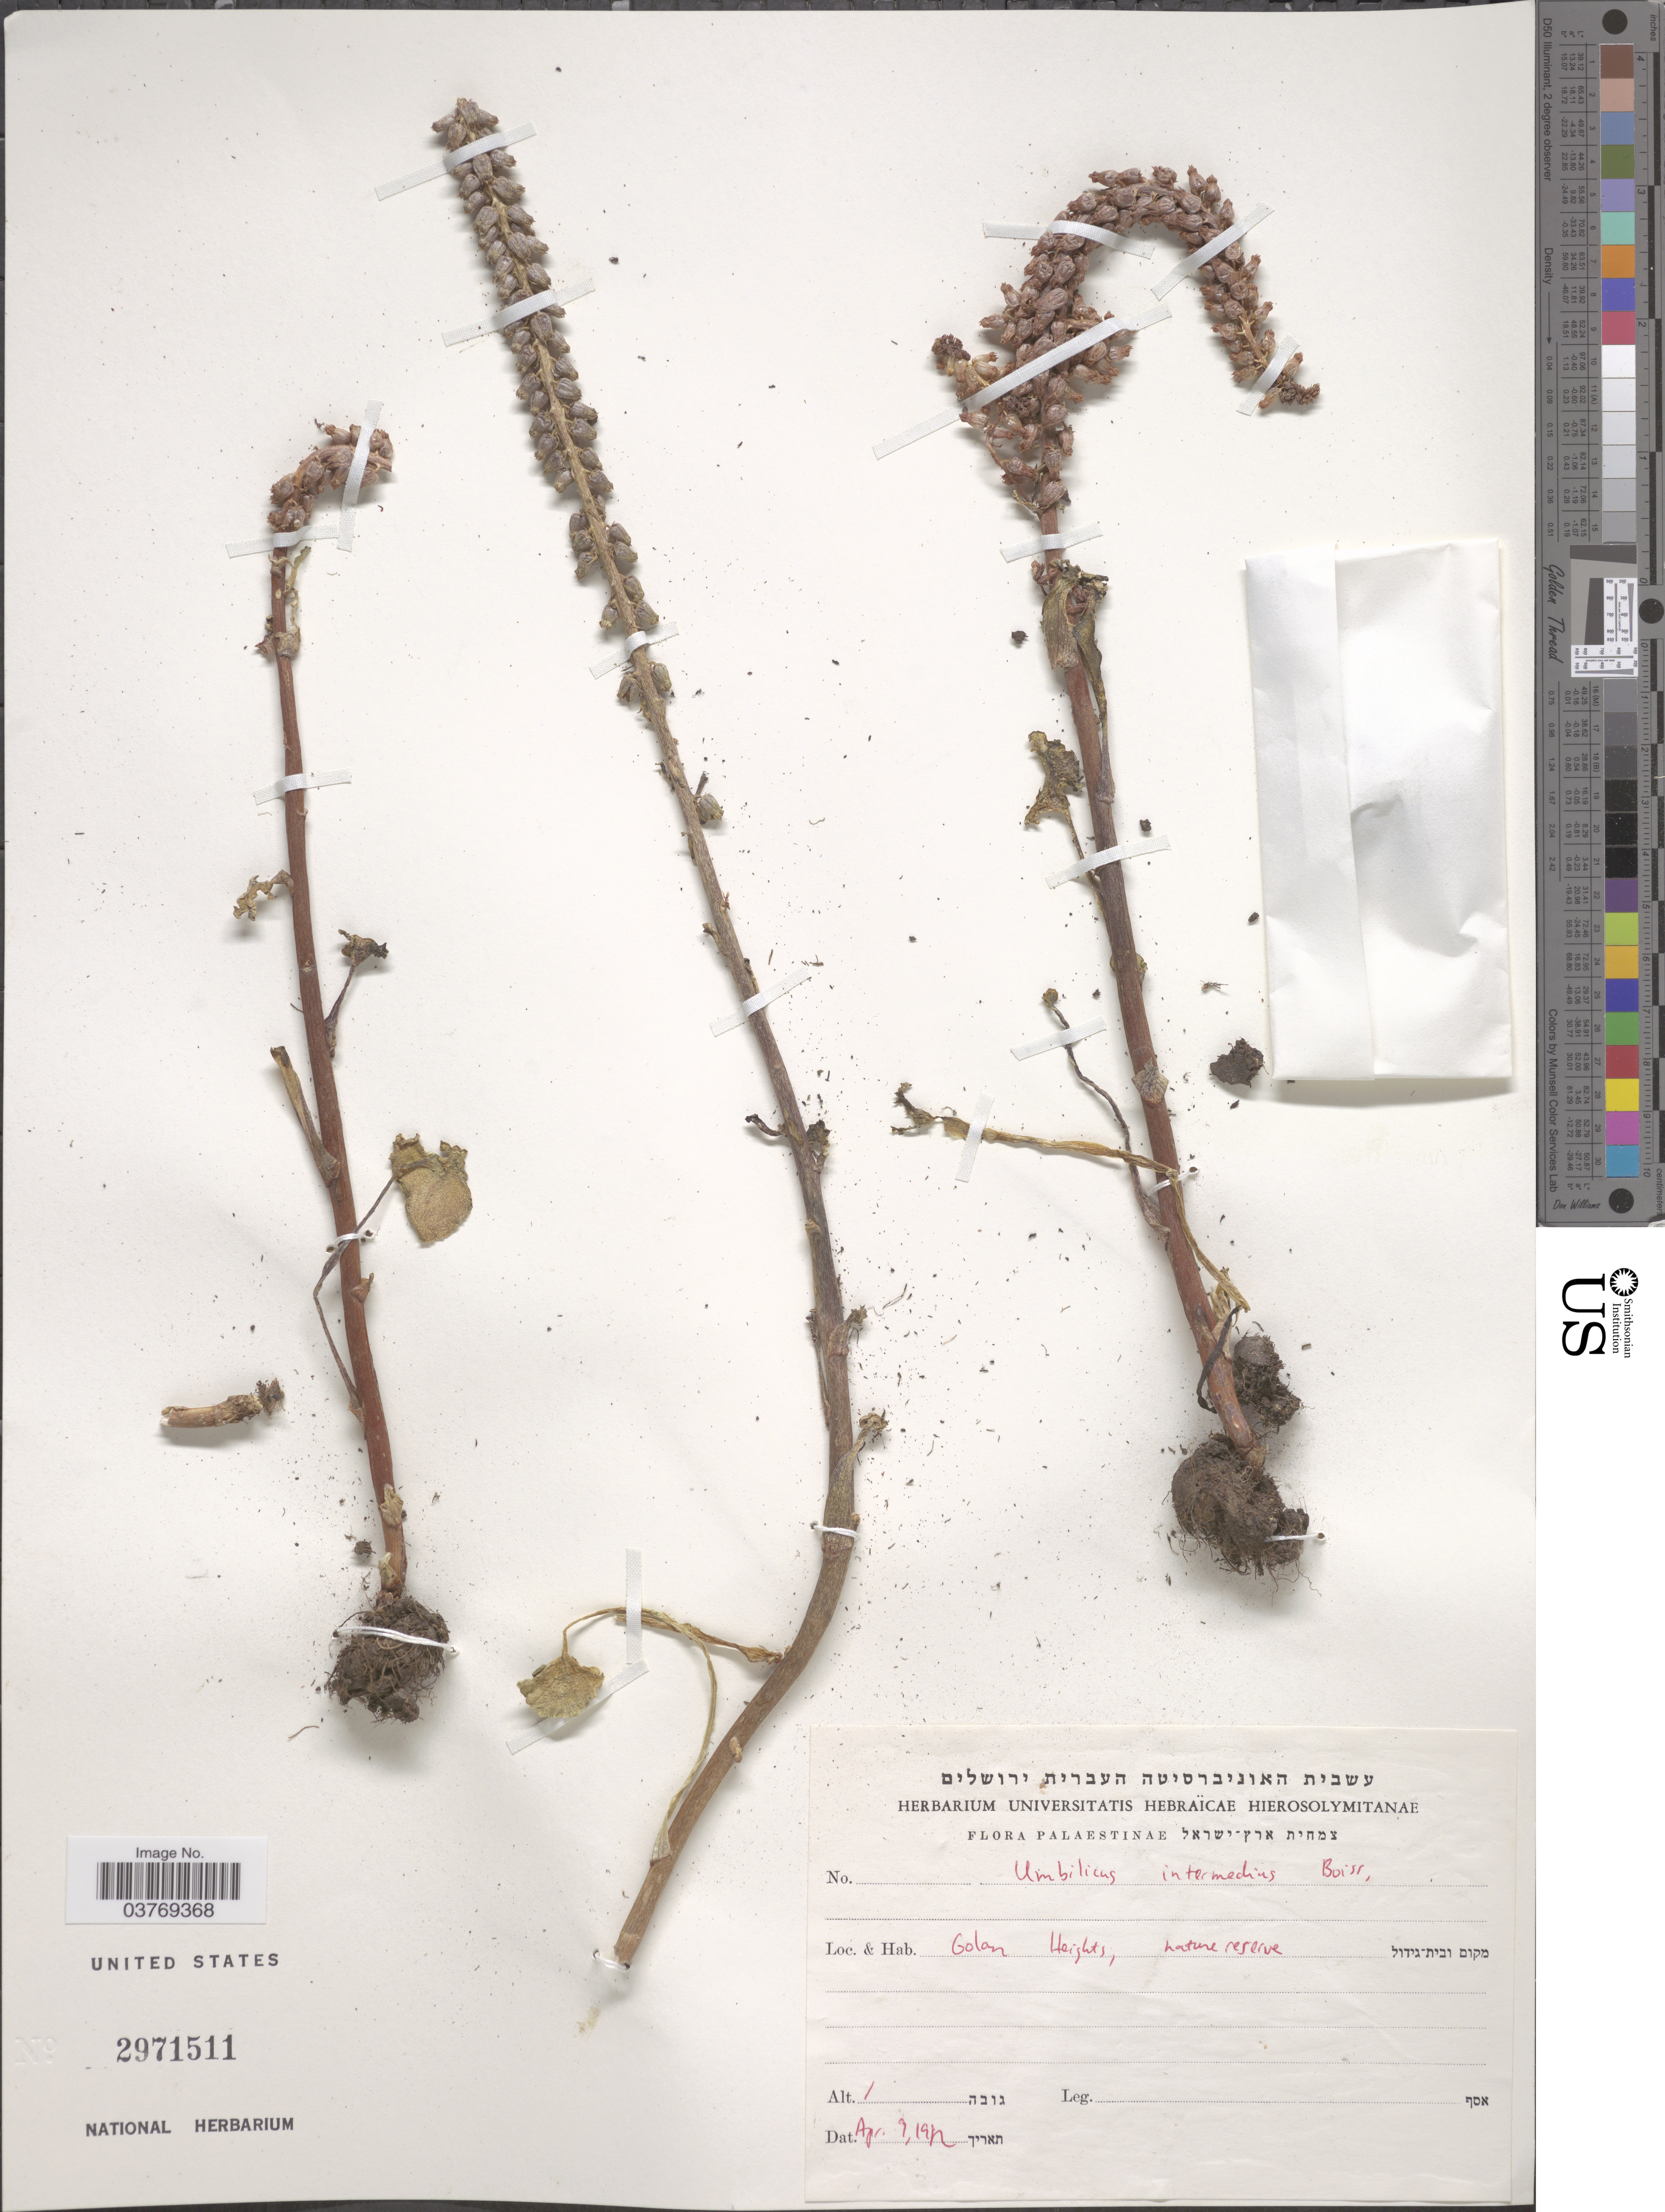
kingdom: Plantae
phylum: Tracheophyta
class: Magnoliopsida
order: Saxifragales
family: Crassulaceae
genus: Cotyledon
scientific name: Cotyledon intermedia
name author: (Boiss.) Pamp.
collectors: Herbarium Universitatis Hebraicae Hierosolymitanae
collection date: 1912-04-09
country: Israel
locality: Palaestinae. Golon Heights, nature reserve.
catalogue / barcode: US 2971511